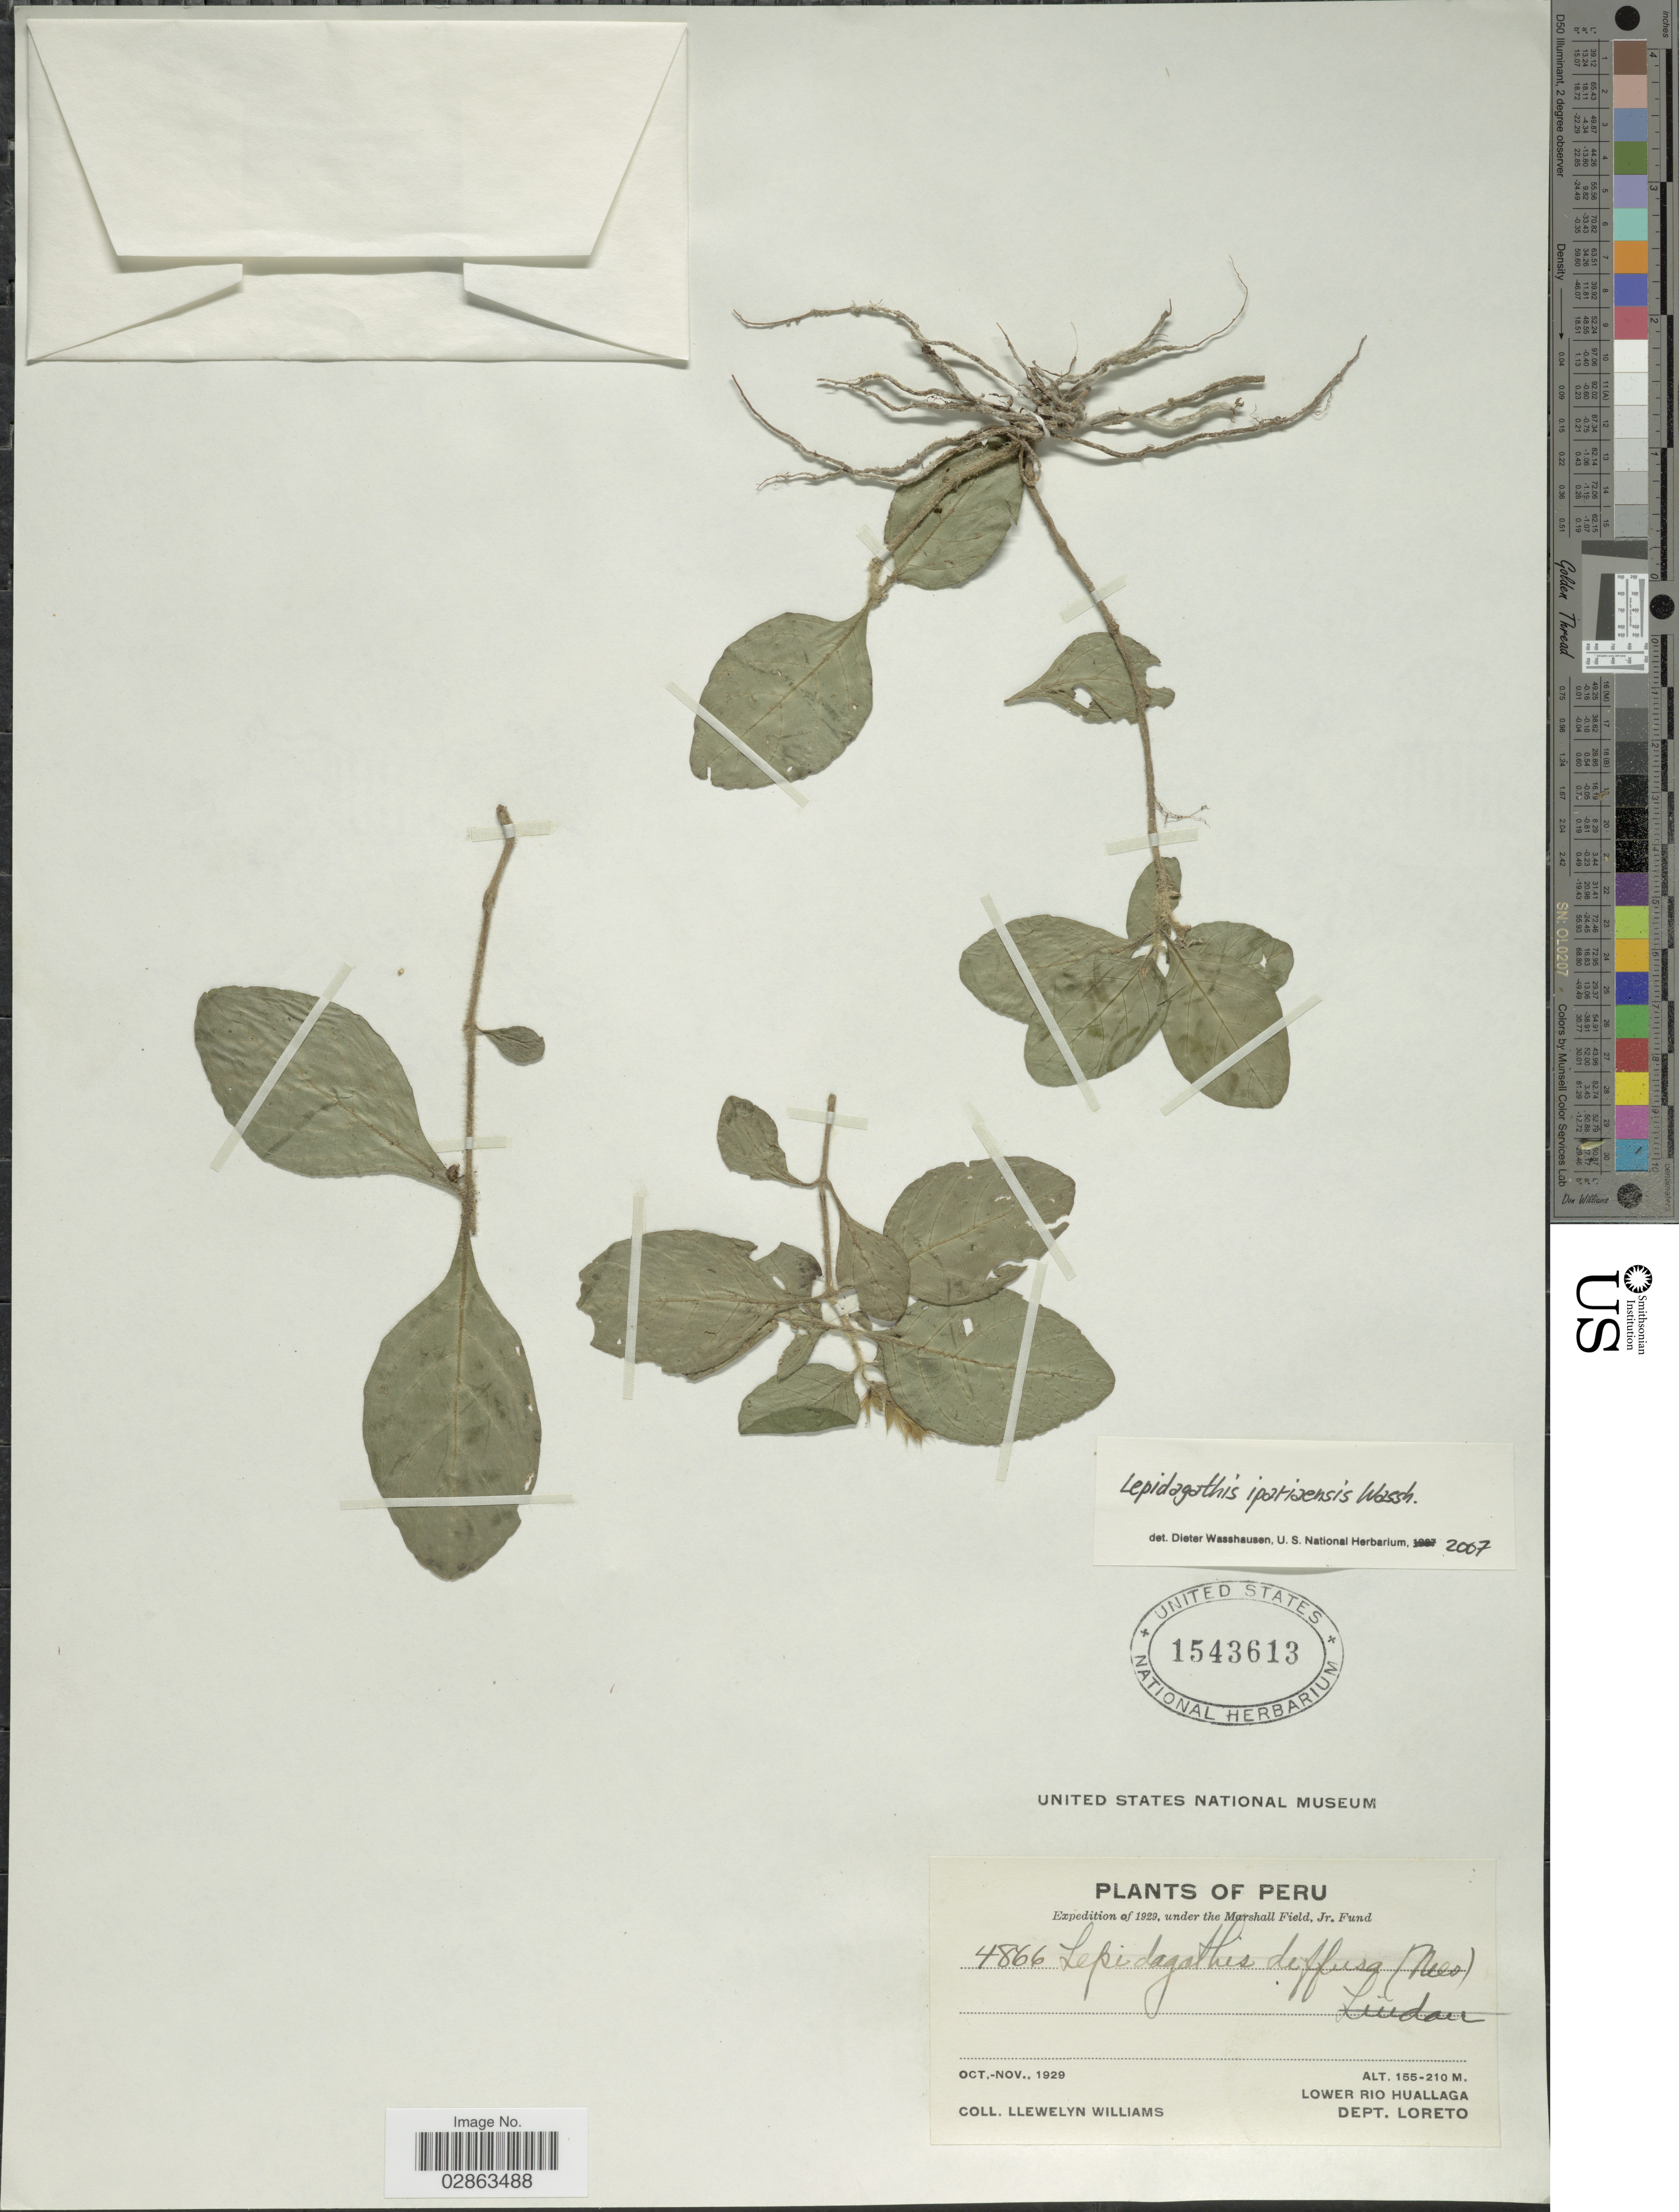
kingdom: Plantae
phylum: Tracheophyta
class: Magnoliopsida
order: Lamiales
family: Acanthaceae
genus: Lepidagathis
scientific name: Lepidagathis ipariaensis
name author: Wassh.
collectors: Ll. Williams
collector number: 4866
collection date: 1929-10/1929-11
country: Peru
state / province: Loreto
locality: Lower Rio Huallaga. Dept. Loreto.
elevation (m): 155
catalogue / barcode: US 1543613